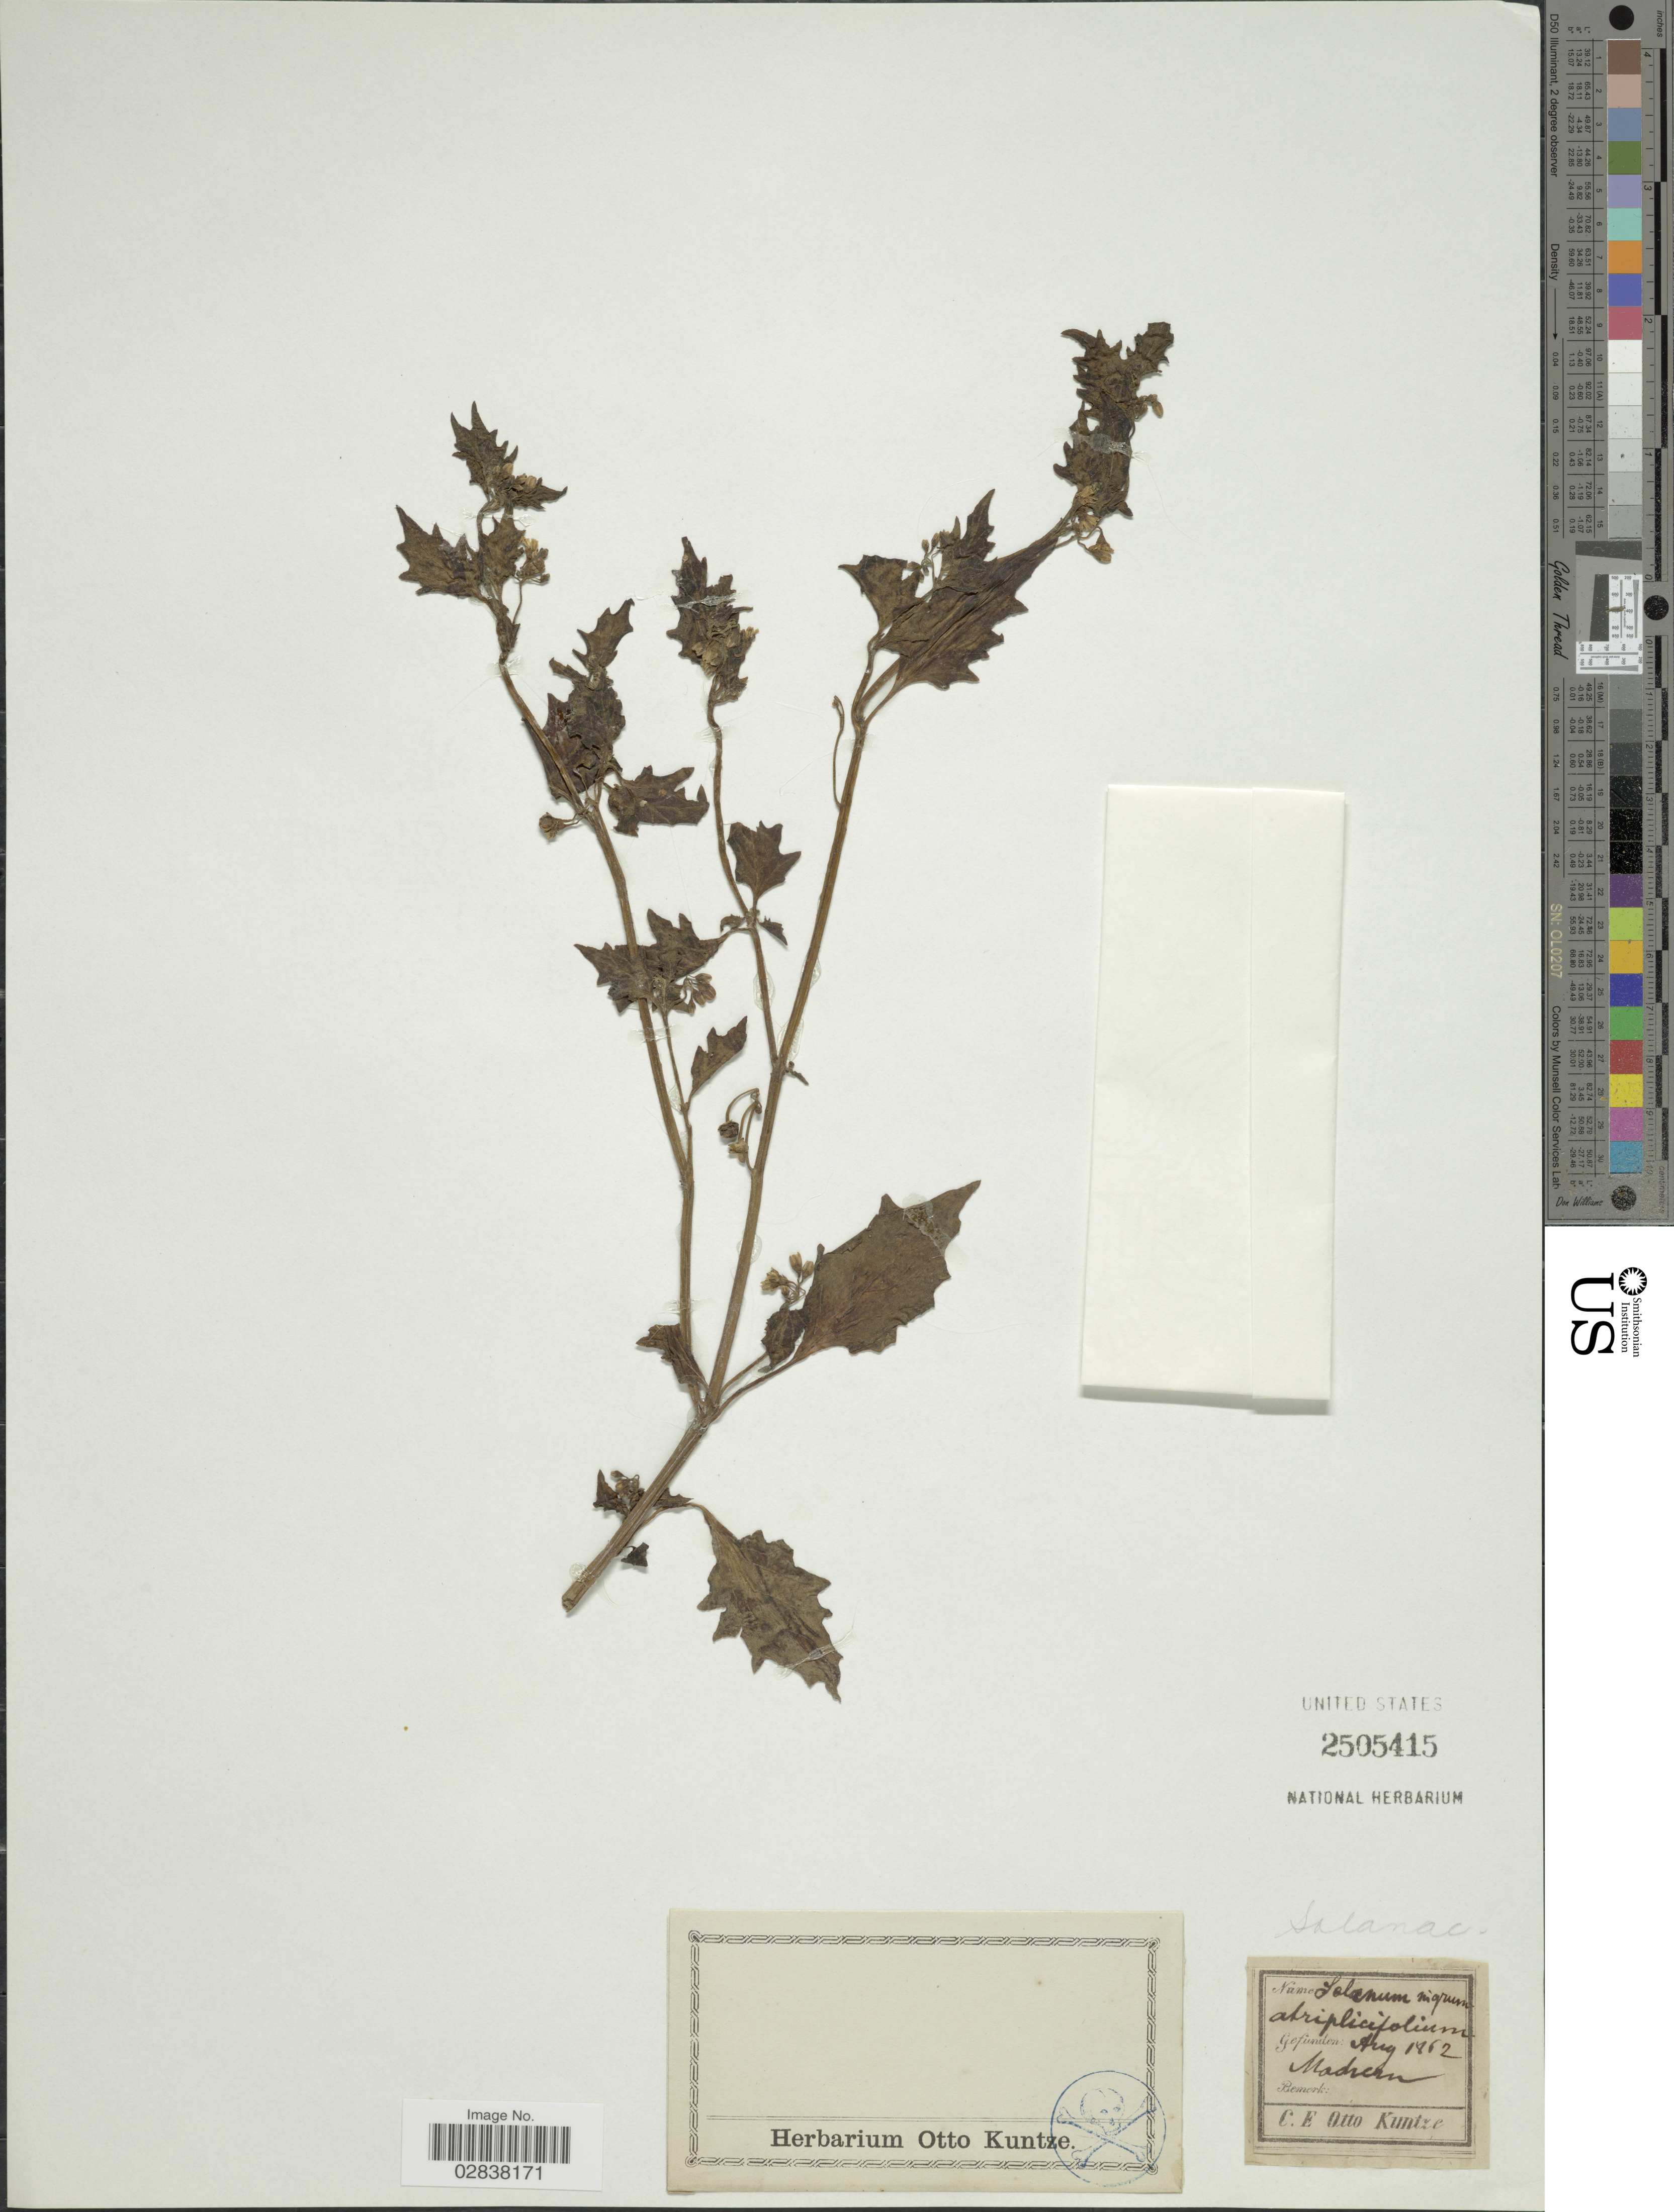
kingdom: Plantae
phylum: Tracheophyta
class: Magnoliopsida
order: Solanales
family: Solanaceae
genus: Solanum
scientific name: Solanum nigrum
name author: L.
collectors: C.E.O. Kuntze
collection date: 1862-08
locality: Madren.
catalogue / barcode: US 2505415